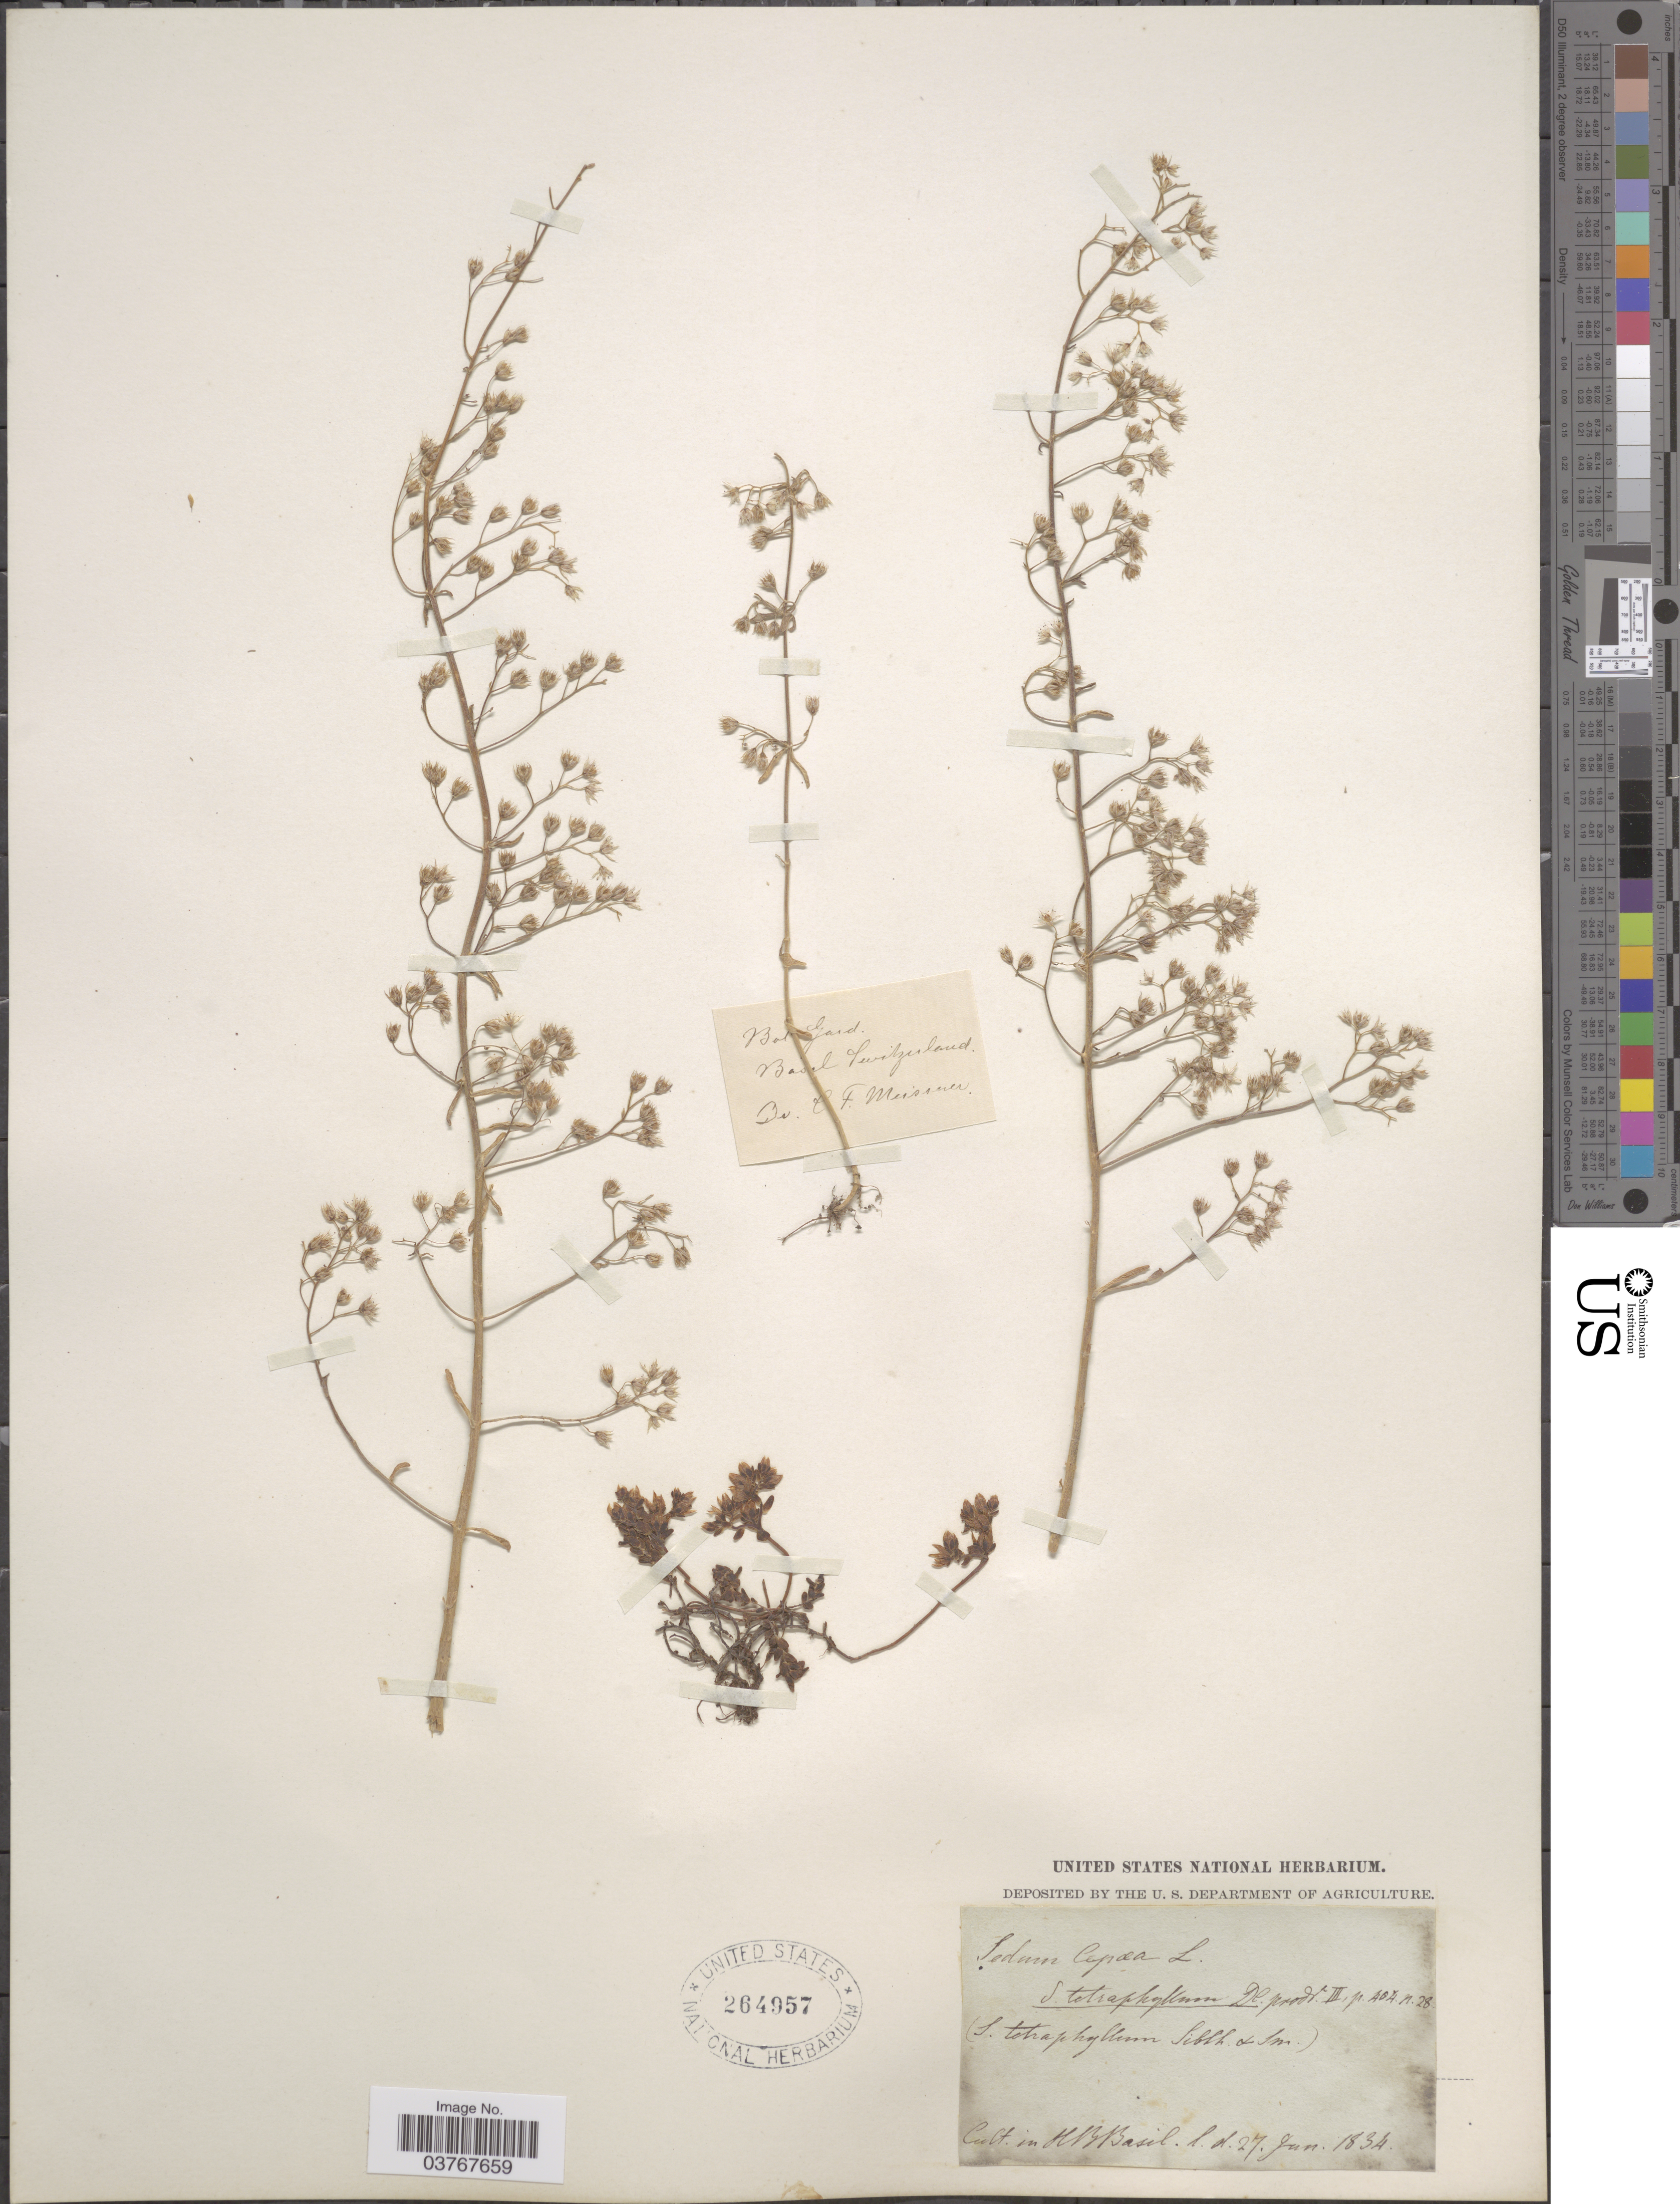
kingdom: Plantae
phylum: Tracheophyta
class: Magnoliopsida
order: Saxifragales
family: Crassulaceae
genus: Sedum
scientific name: Sedum cepaea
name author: L.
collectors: ex herb. United States National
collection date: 1834-01-27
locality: H B Basil.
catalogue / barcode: US 264957